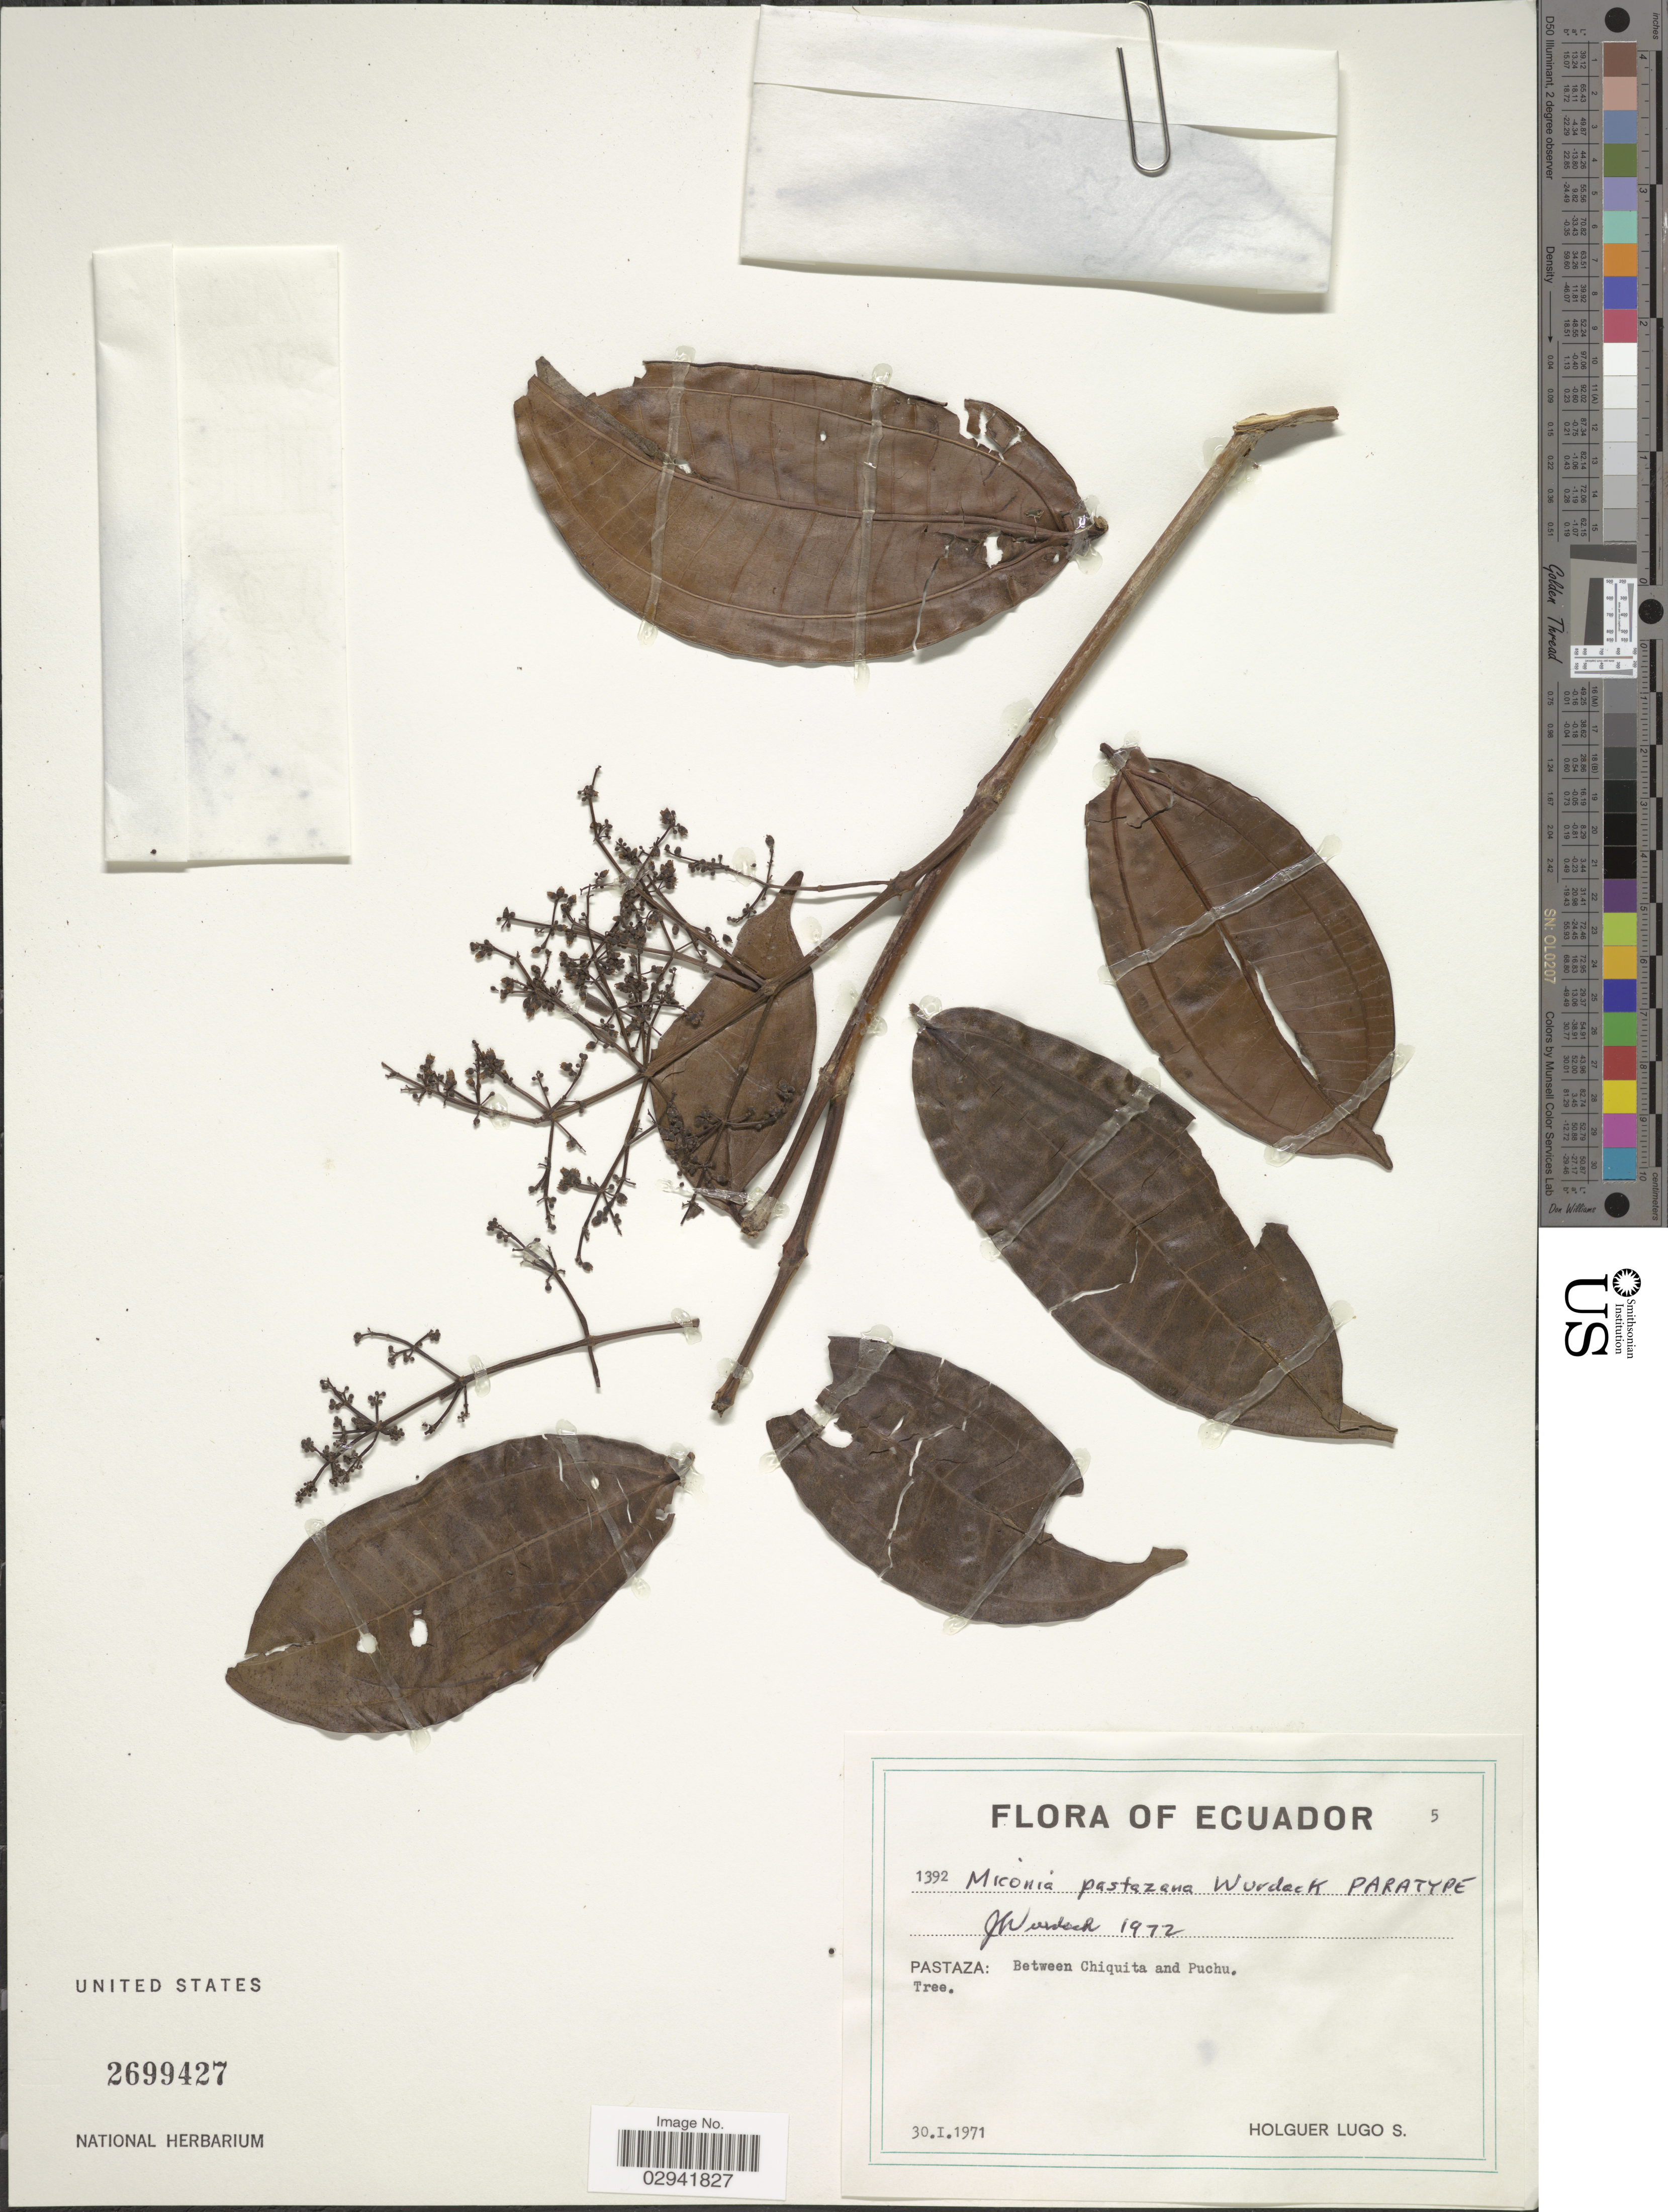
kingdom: Plantae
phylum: Tracheophyta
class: Magnoliopsida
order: Myrtales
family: Melastomataceae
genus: Miconia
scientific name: Miconia pastazana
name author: Wurdack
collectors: H. Lugo S.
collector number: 1392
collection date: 1971-01-30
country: Ecuador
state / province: Pastaza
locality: Between Chiquita and Puchu.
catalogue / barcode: US 2699427